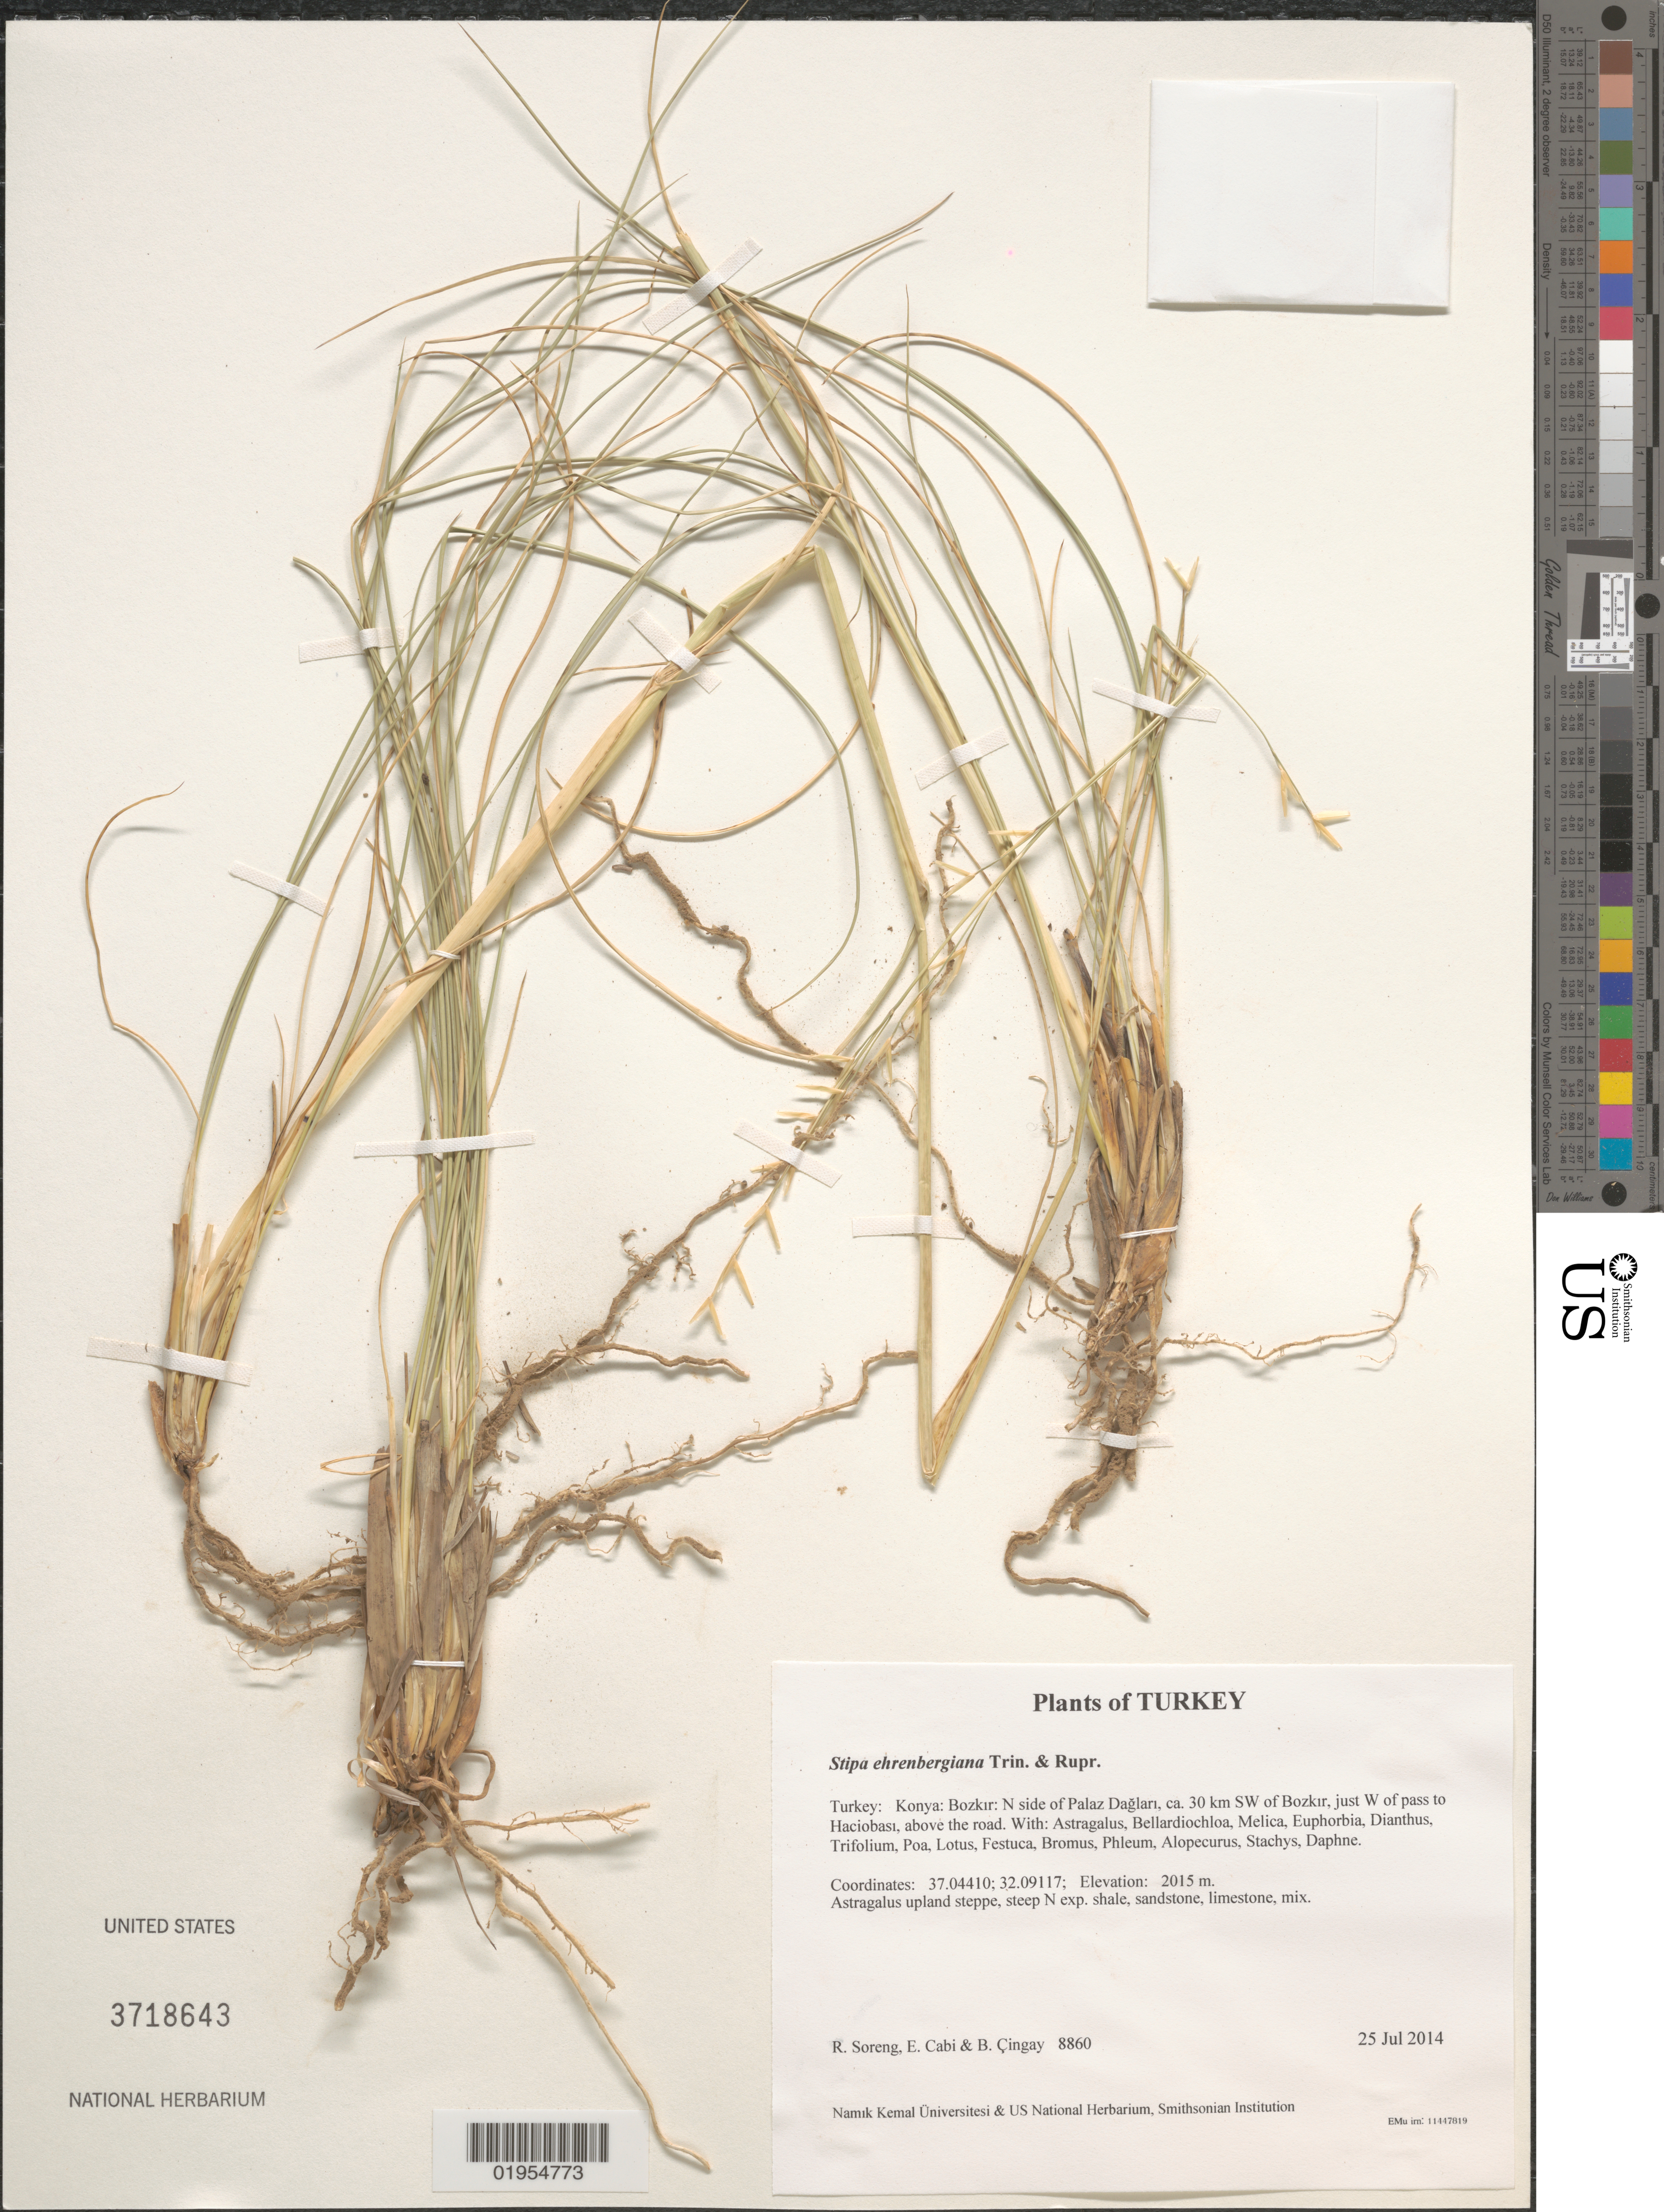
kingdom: Plantae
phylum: Tracheophyta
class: Liliopsida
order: Poales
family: Poaceae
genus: Stipa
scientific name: Stipa ehrenbergiana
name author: Trin. & Rupr.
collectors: R. J. Soreng, E. Cabi & B. Çıngay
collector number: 8860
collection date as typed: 25 Jul 2014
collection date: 2014-07-25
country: Turkey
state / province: Konya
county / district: Bozkir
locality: N side of Palaz Daglari, ca. 30 km SW of Bozkir, just W of pass to Haciobasi, above the road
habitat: Astragalus upland steppe, steep N exp. shale, sandstone, limestone, mix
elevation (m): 2015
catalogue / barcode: US 3718643